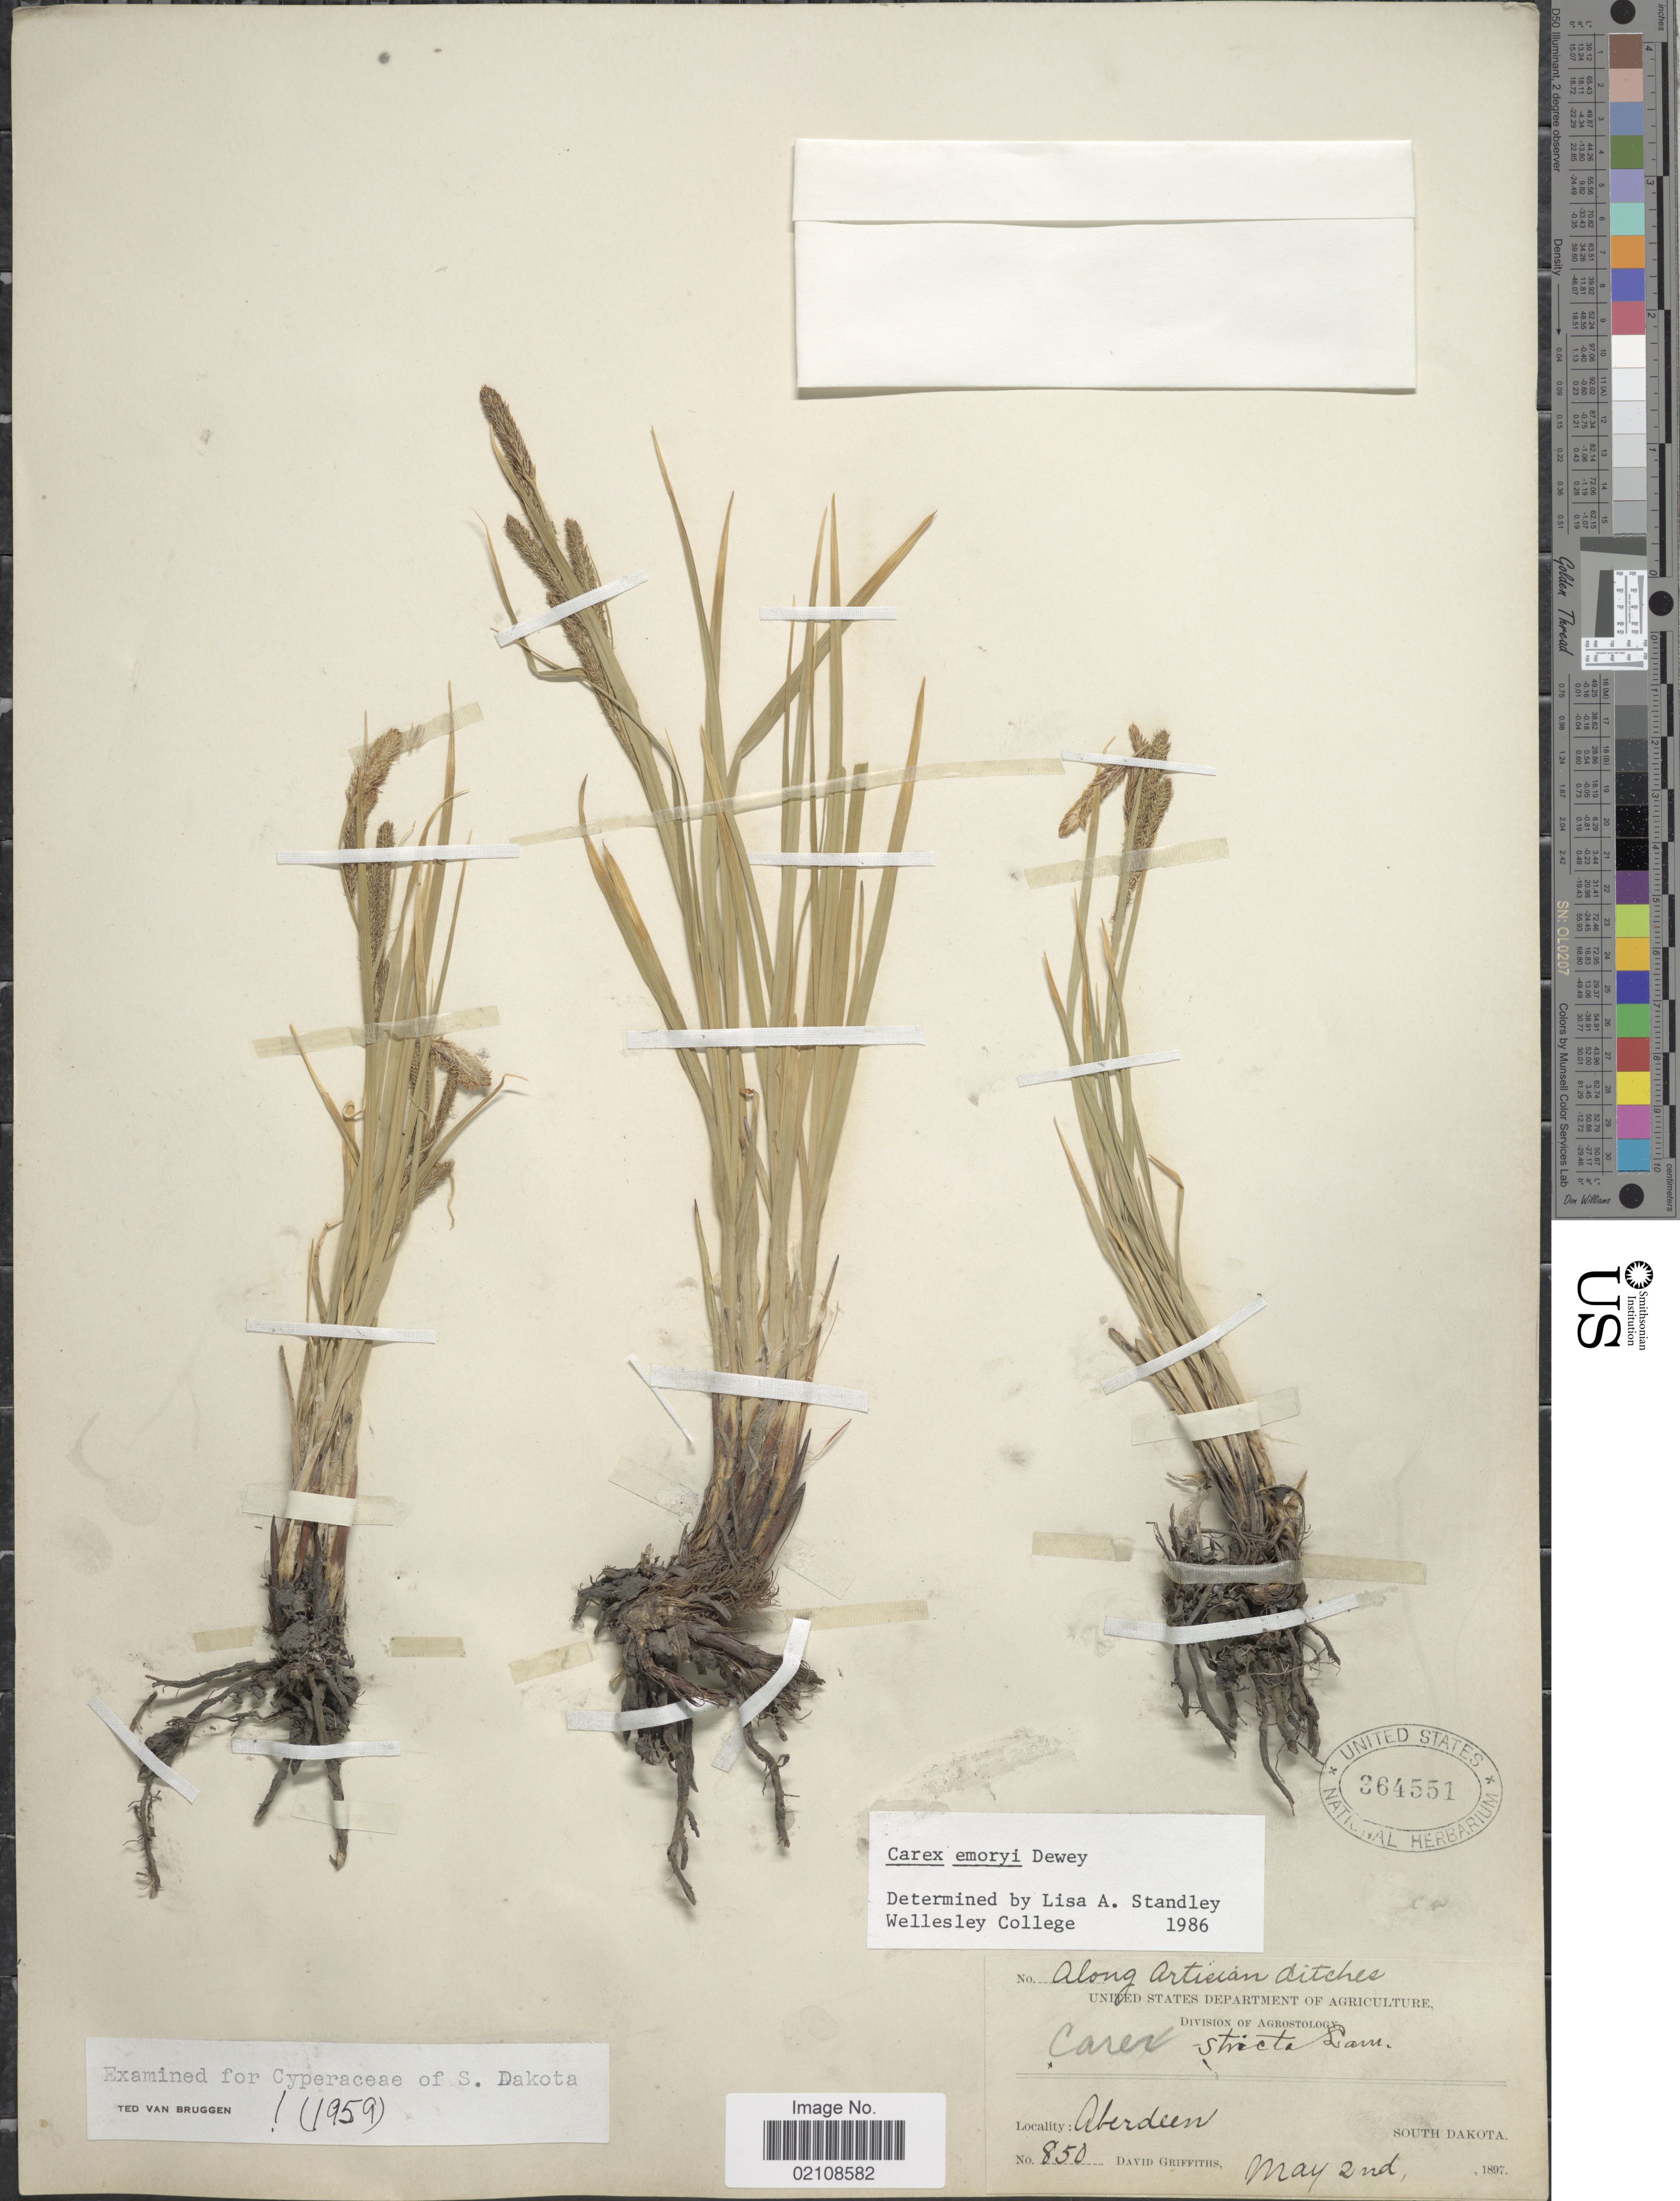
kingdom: Plantae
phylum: Tracheophyta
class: Liliopsida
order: Poales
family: Cyperaceae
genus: Carex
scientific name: Carex emoryi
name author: Dewey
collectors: D. Griffiths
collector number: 850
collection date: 1897-05-02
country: United States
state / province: South Dakota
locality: Aberdeen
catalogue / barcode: US 364551